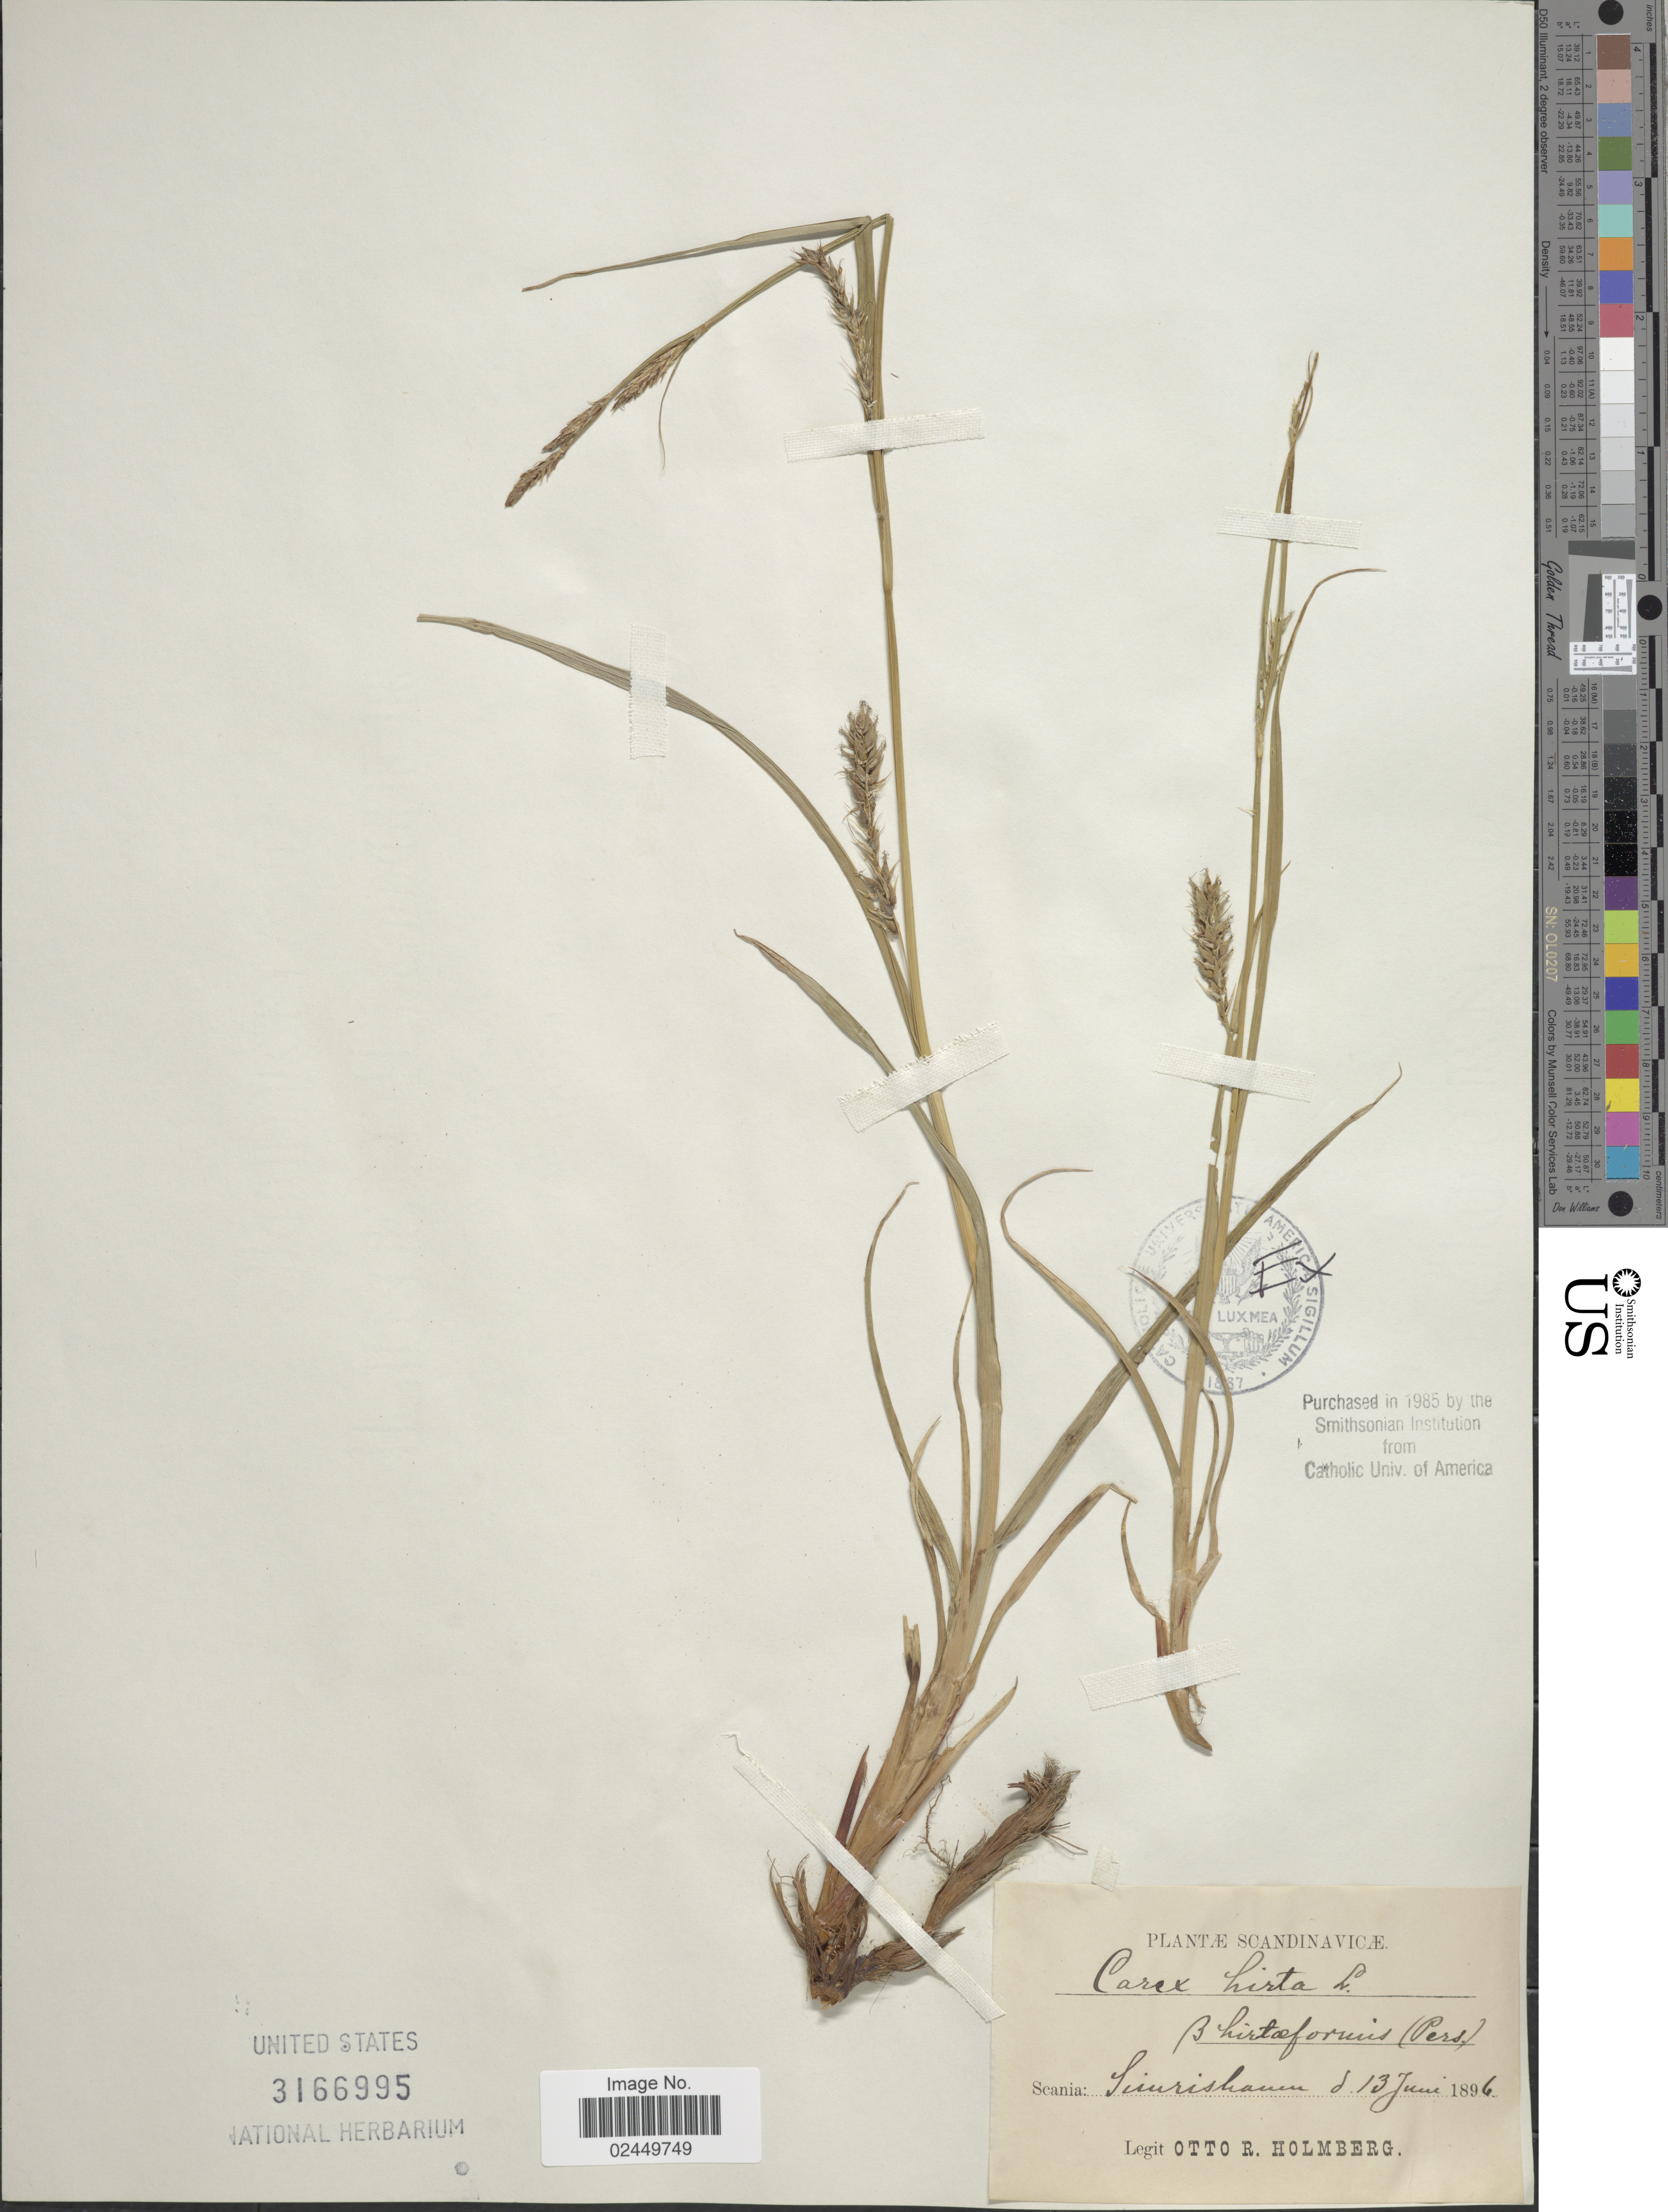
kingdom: Plantae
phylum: Tracheophyta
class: Liliopsida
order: Poales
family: Cyperaceae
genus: Carex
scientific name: Carex hirta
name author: L.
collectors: O. Holmberg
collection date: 1896-06-13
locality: Scania: Suiriskaum [interpreted] Scandinavicae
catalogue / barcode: US 3166995